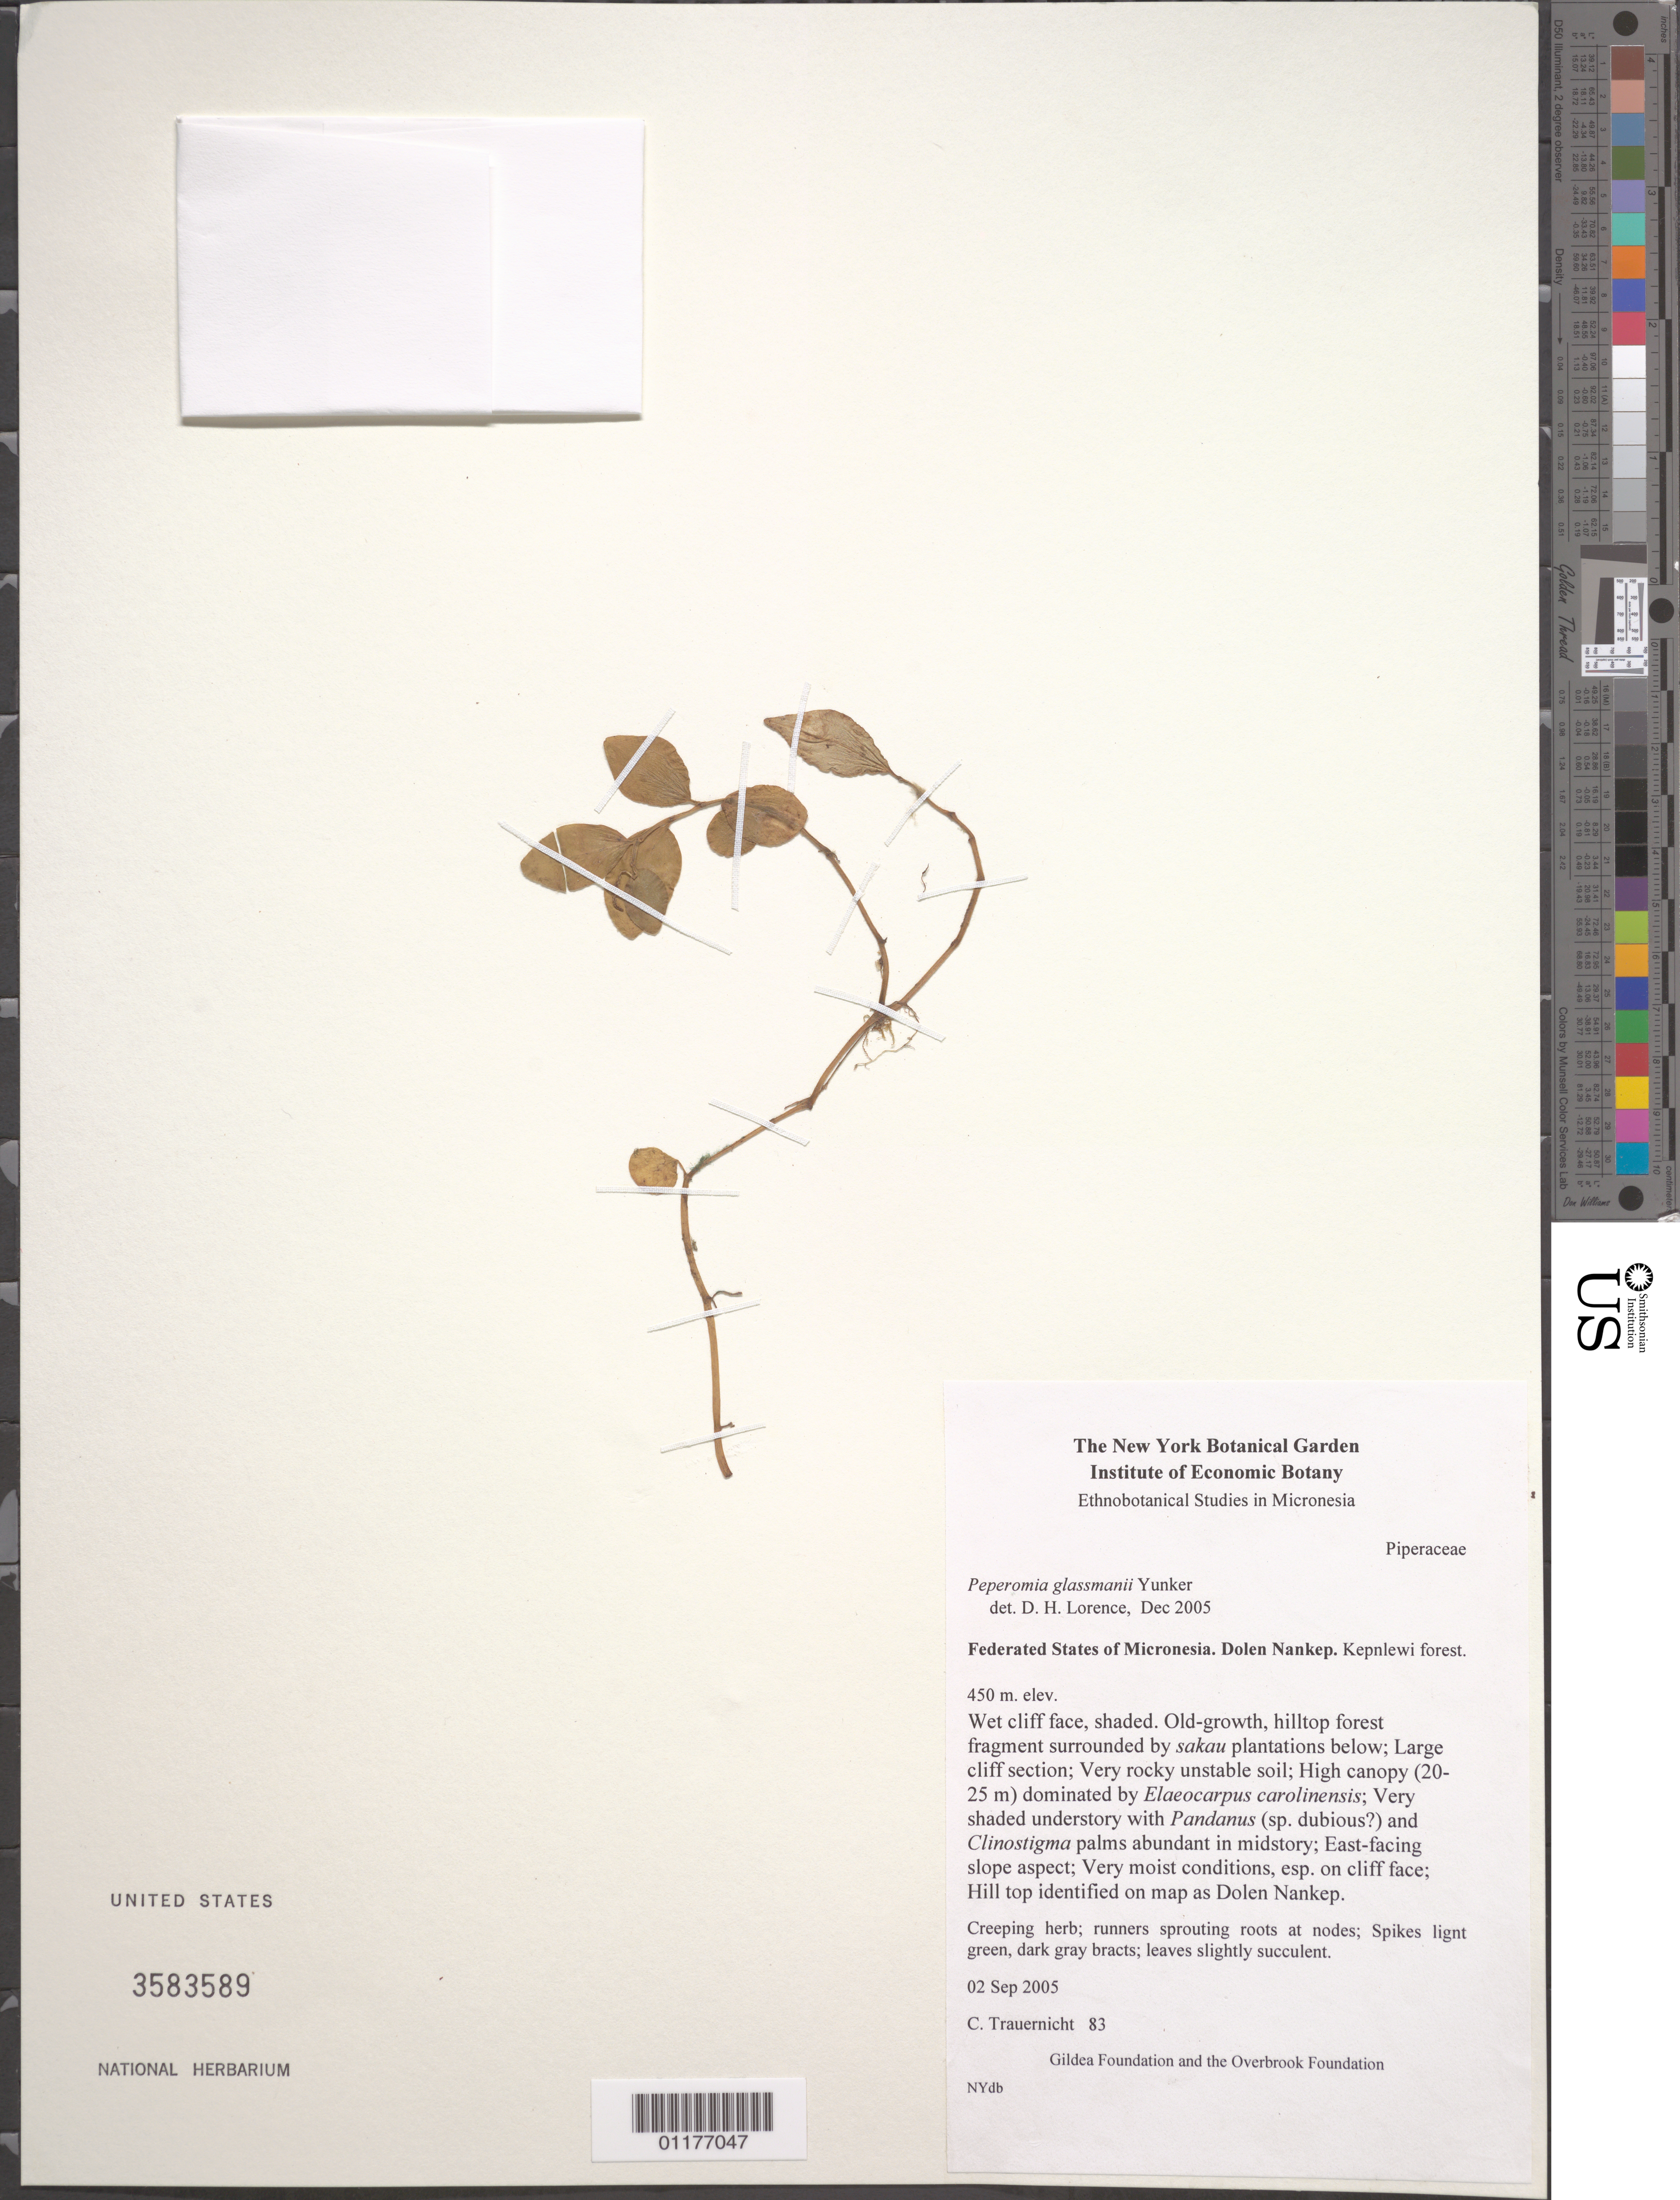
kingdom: Plantae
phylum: Tracheophyta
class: Magnoliopsida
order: Piperales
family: Piperaceae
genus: Peperomia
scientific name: Peperomia glassmanii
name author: Yunck.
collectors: C. Trauernicht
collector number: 83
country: Micronesia, Federated States of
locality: Dolen Nankep, Kepnlewi forest.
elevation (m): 450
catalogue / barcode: US 3583589